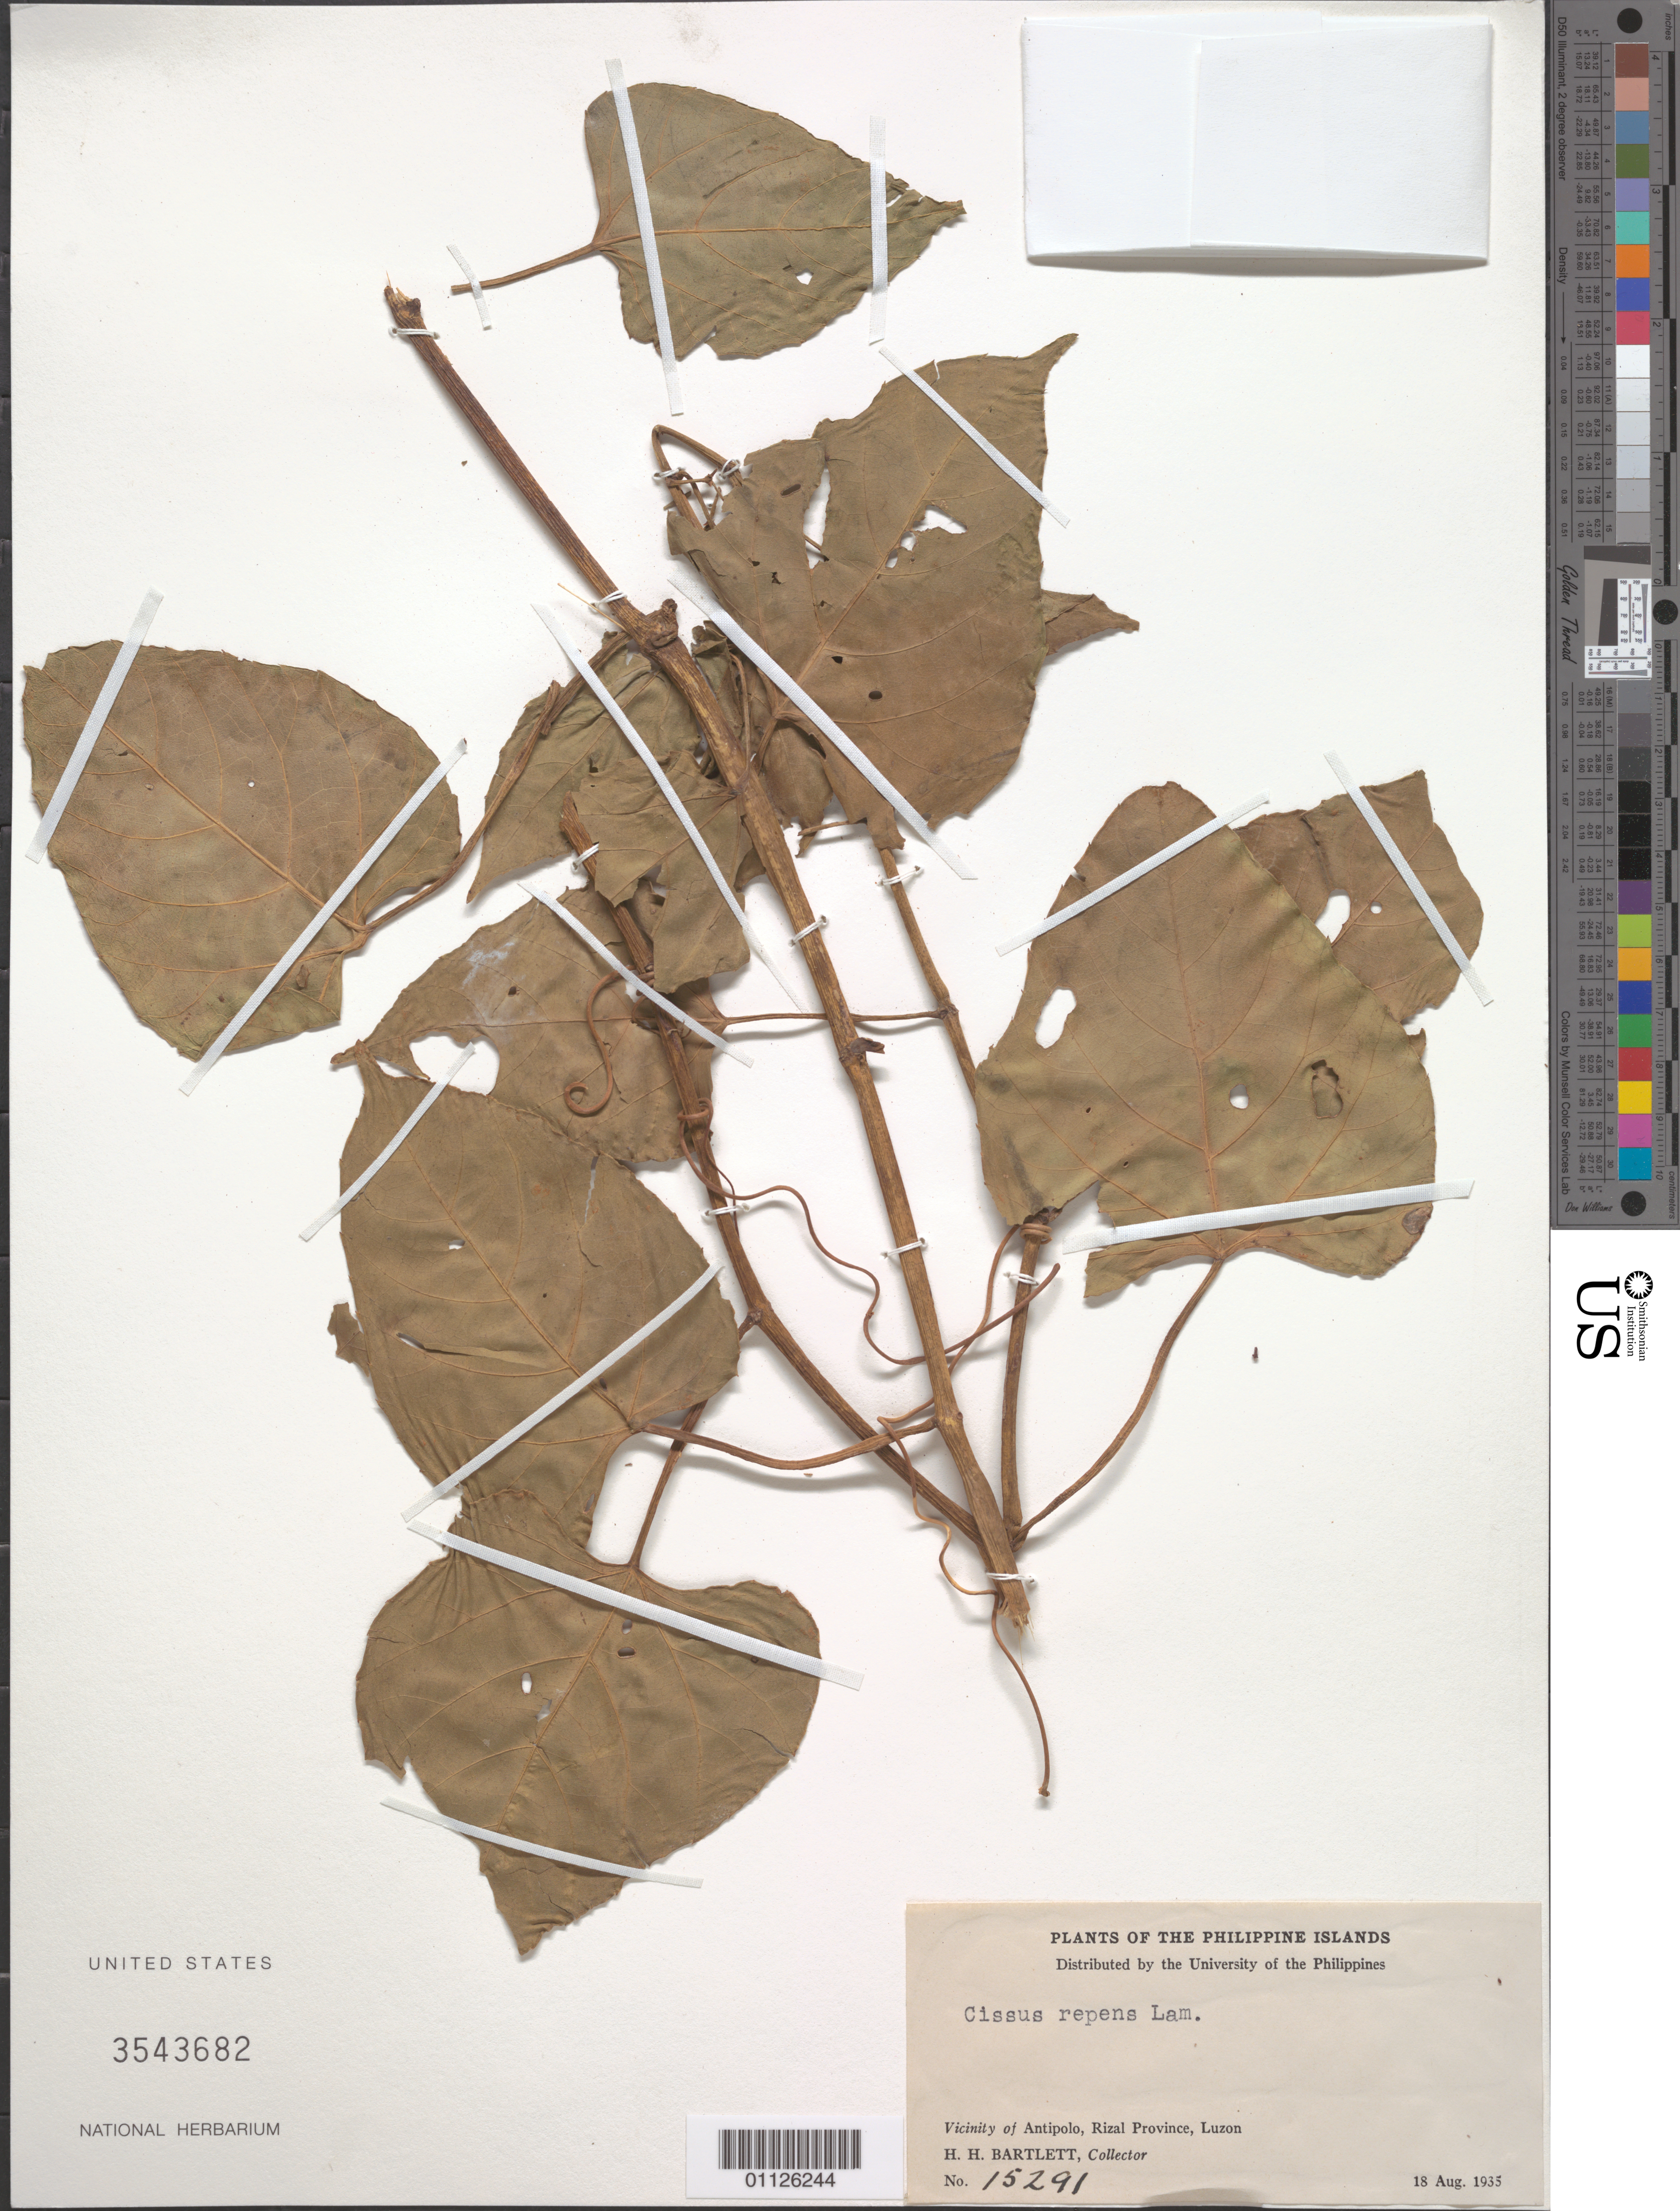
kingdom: Plantae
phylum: Tracheophyta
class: Magnoliopsida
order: Vitales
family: Vitaceae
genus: Cissus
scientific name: Cissus repens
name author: Lam.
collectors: H. H. Bartlett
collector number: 15291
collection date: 1935-08-18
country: Philippines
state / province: Calabarzon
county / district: Rizal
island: Luzon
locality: Vicinity of Antipolo. Luzon.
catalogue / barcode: US 3543682